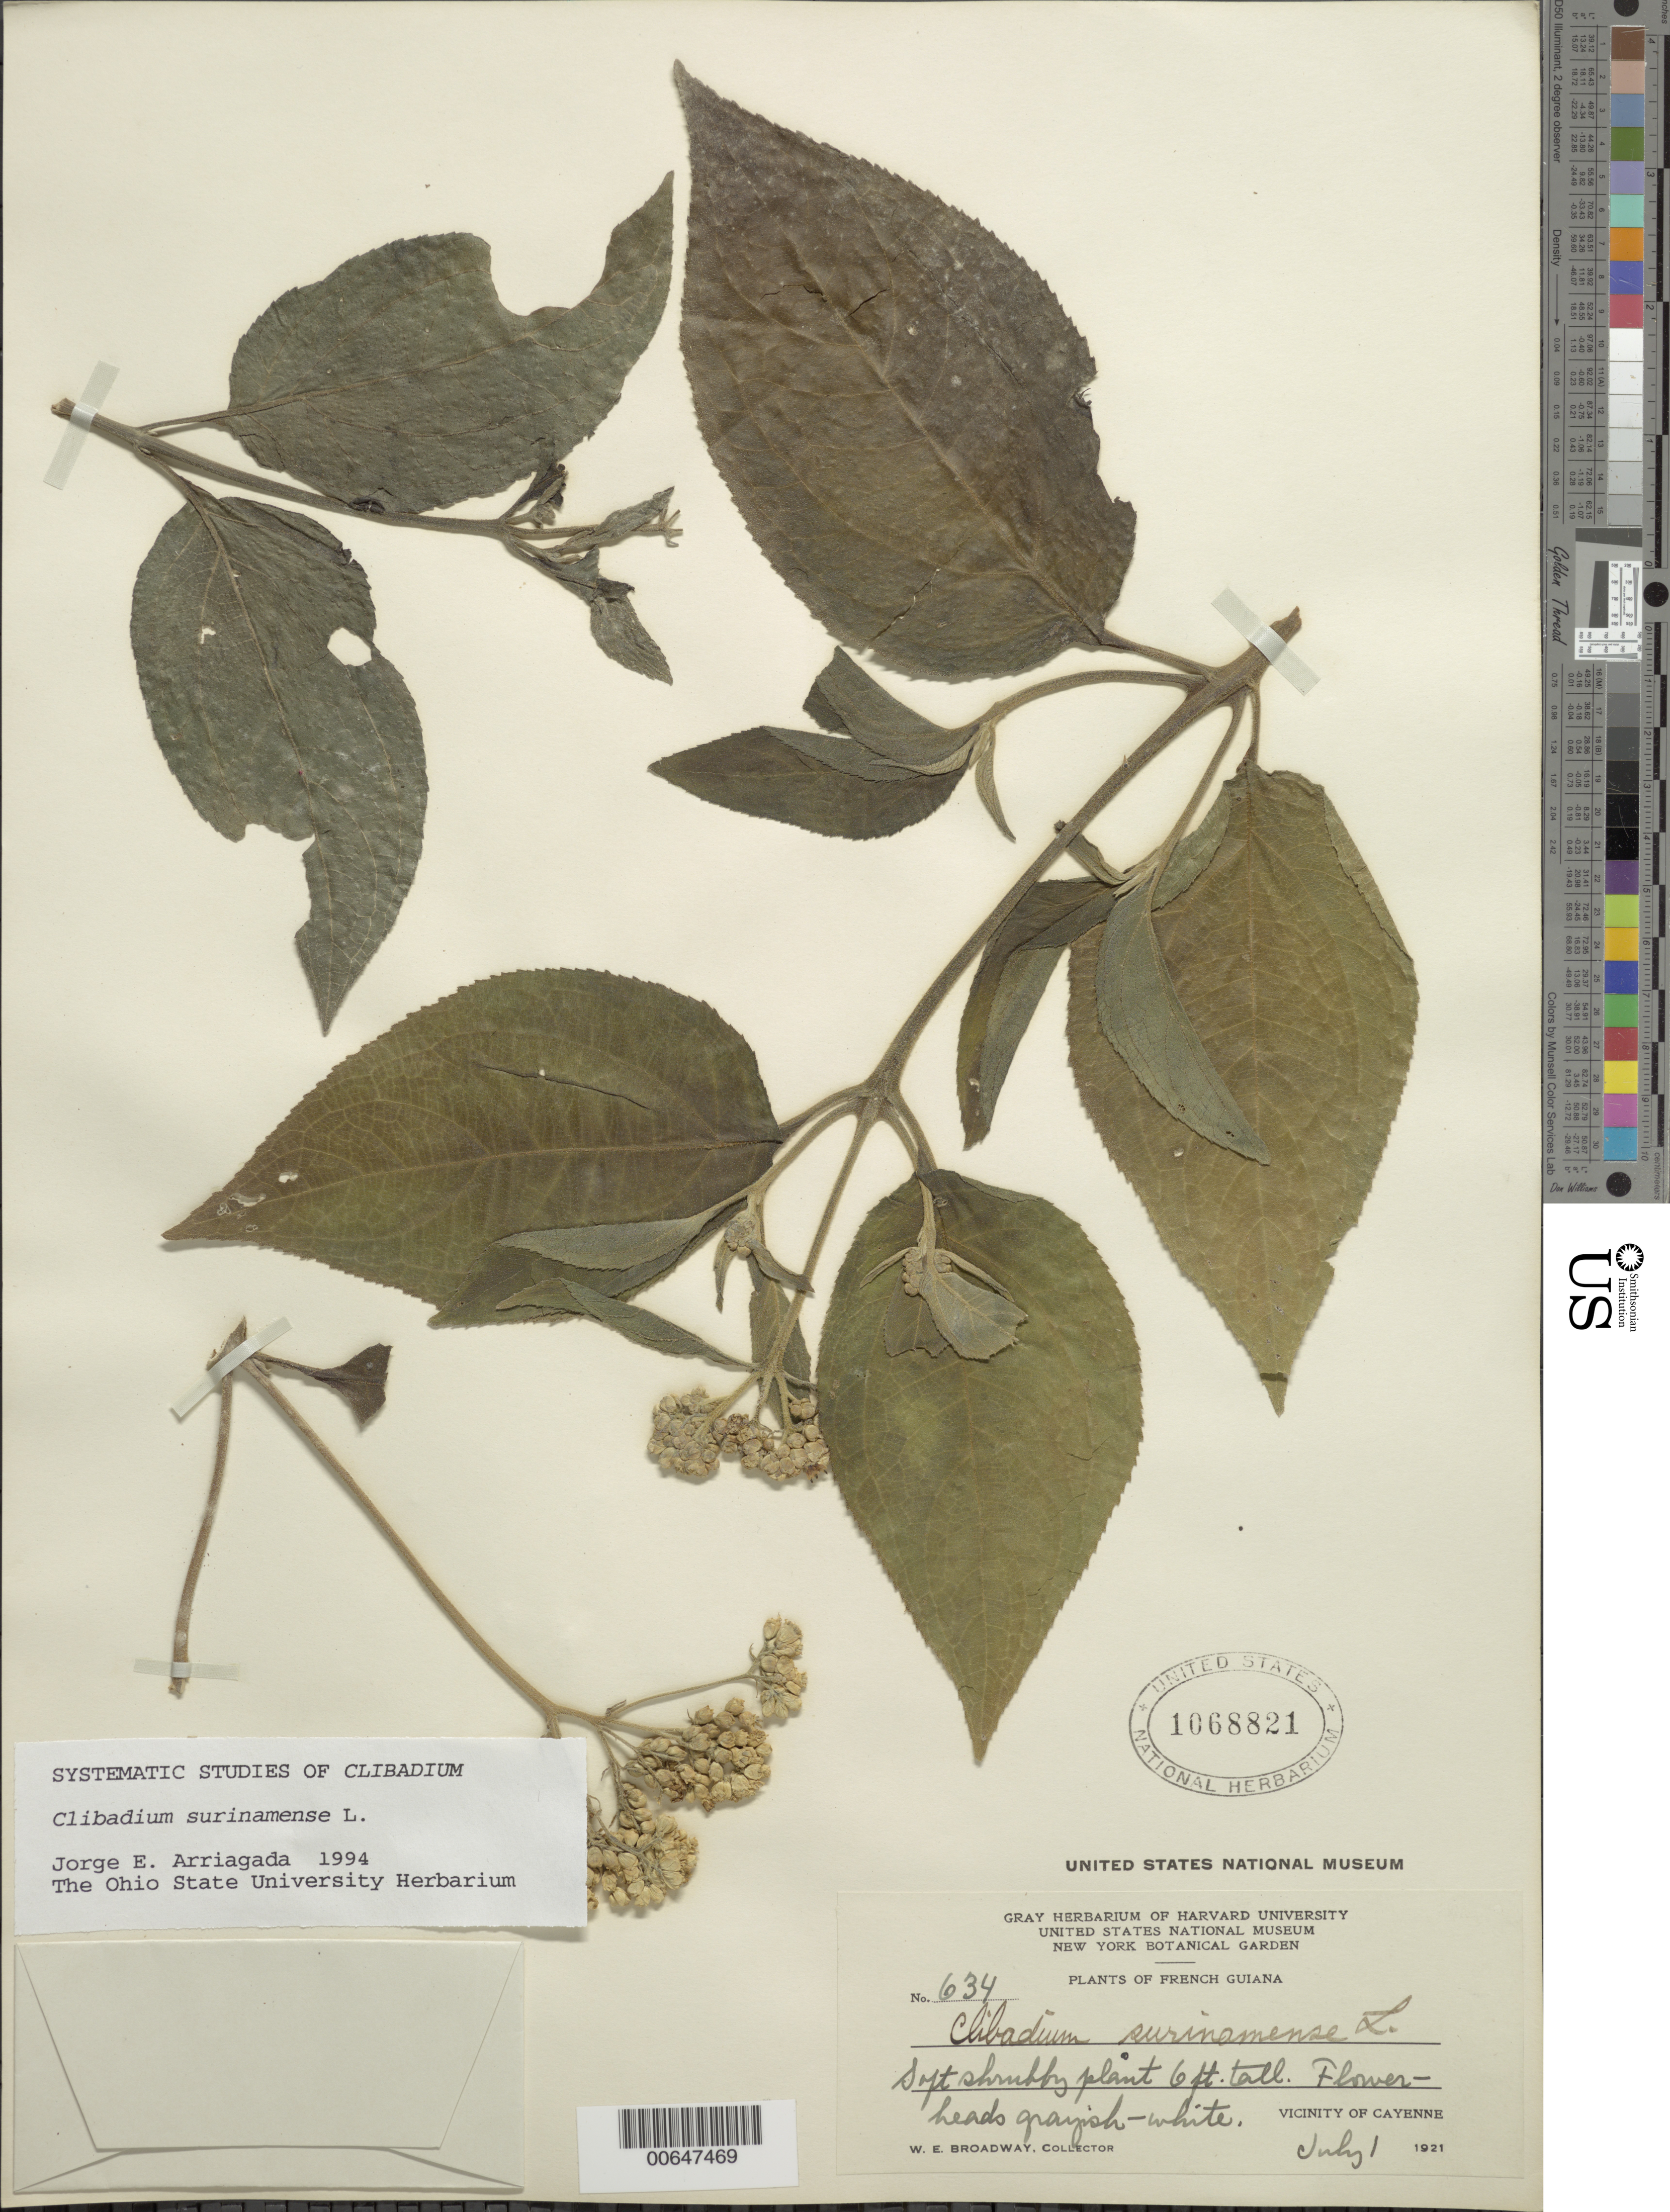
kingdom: Plantae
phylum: Tracheophyta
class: Magnoliopsida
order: Asterales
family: Asteraceae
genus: Clibadium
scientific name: Clibadium surinamense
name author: L.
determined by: Arriagada, J. E.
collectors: W. E. Broadway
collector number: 634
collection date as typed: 1-Jul-21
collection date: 1921-07-01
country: French Guiana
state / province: Cayenne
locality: Cayenne, vic.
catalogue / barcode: US 1068821